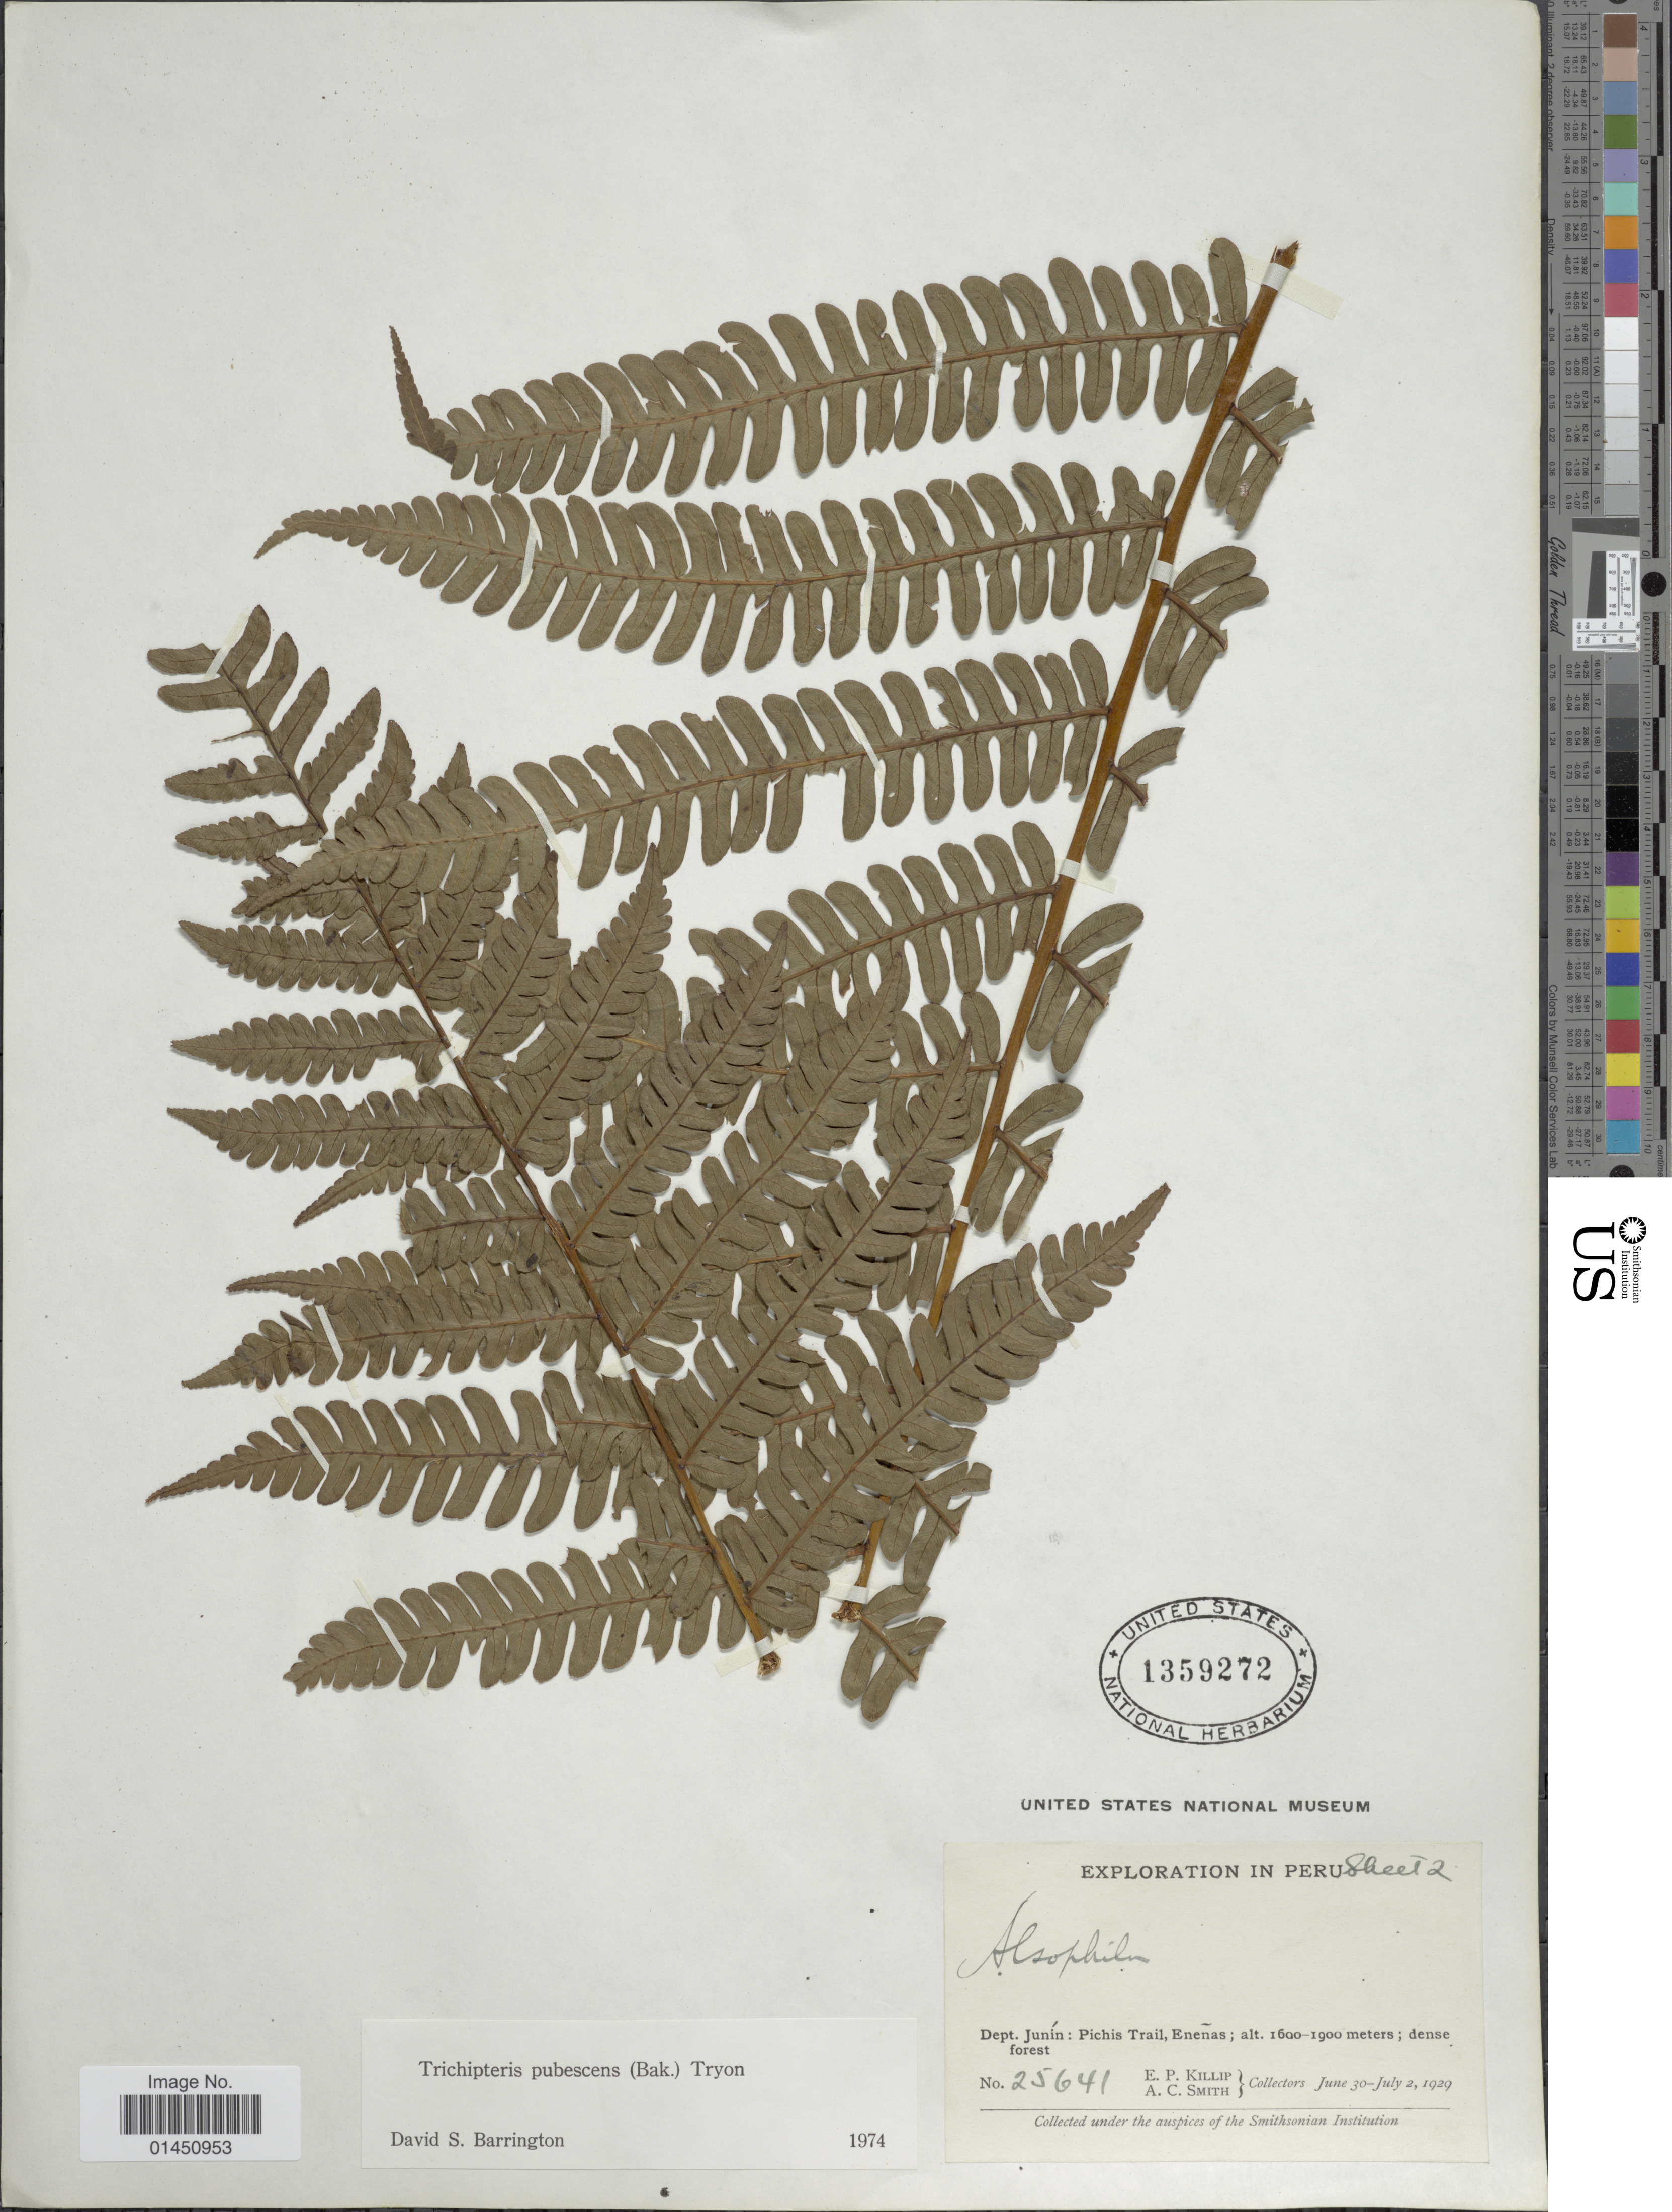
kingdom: Plantae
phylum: Tracheophyta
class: Polypodiopsida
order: Cyatheales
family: Cyatheaceae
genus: Cyathea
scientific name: Cyathea bipinnatifida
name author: (Baker) Domin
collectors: E. P. Killip & A. C. Smith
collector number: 25641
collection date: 1929-06-30/1929-07-02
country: Peru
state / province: Junín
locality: Pichis Trail, Enenas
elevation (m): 1600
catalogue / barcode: US 1359272